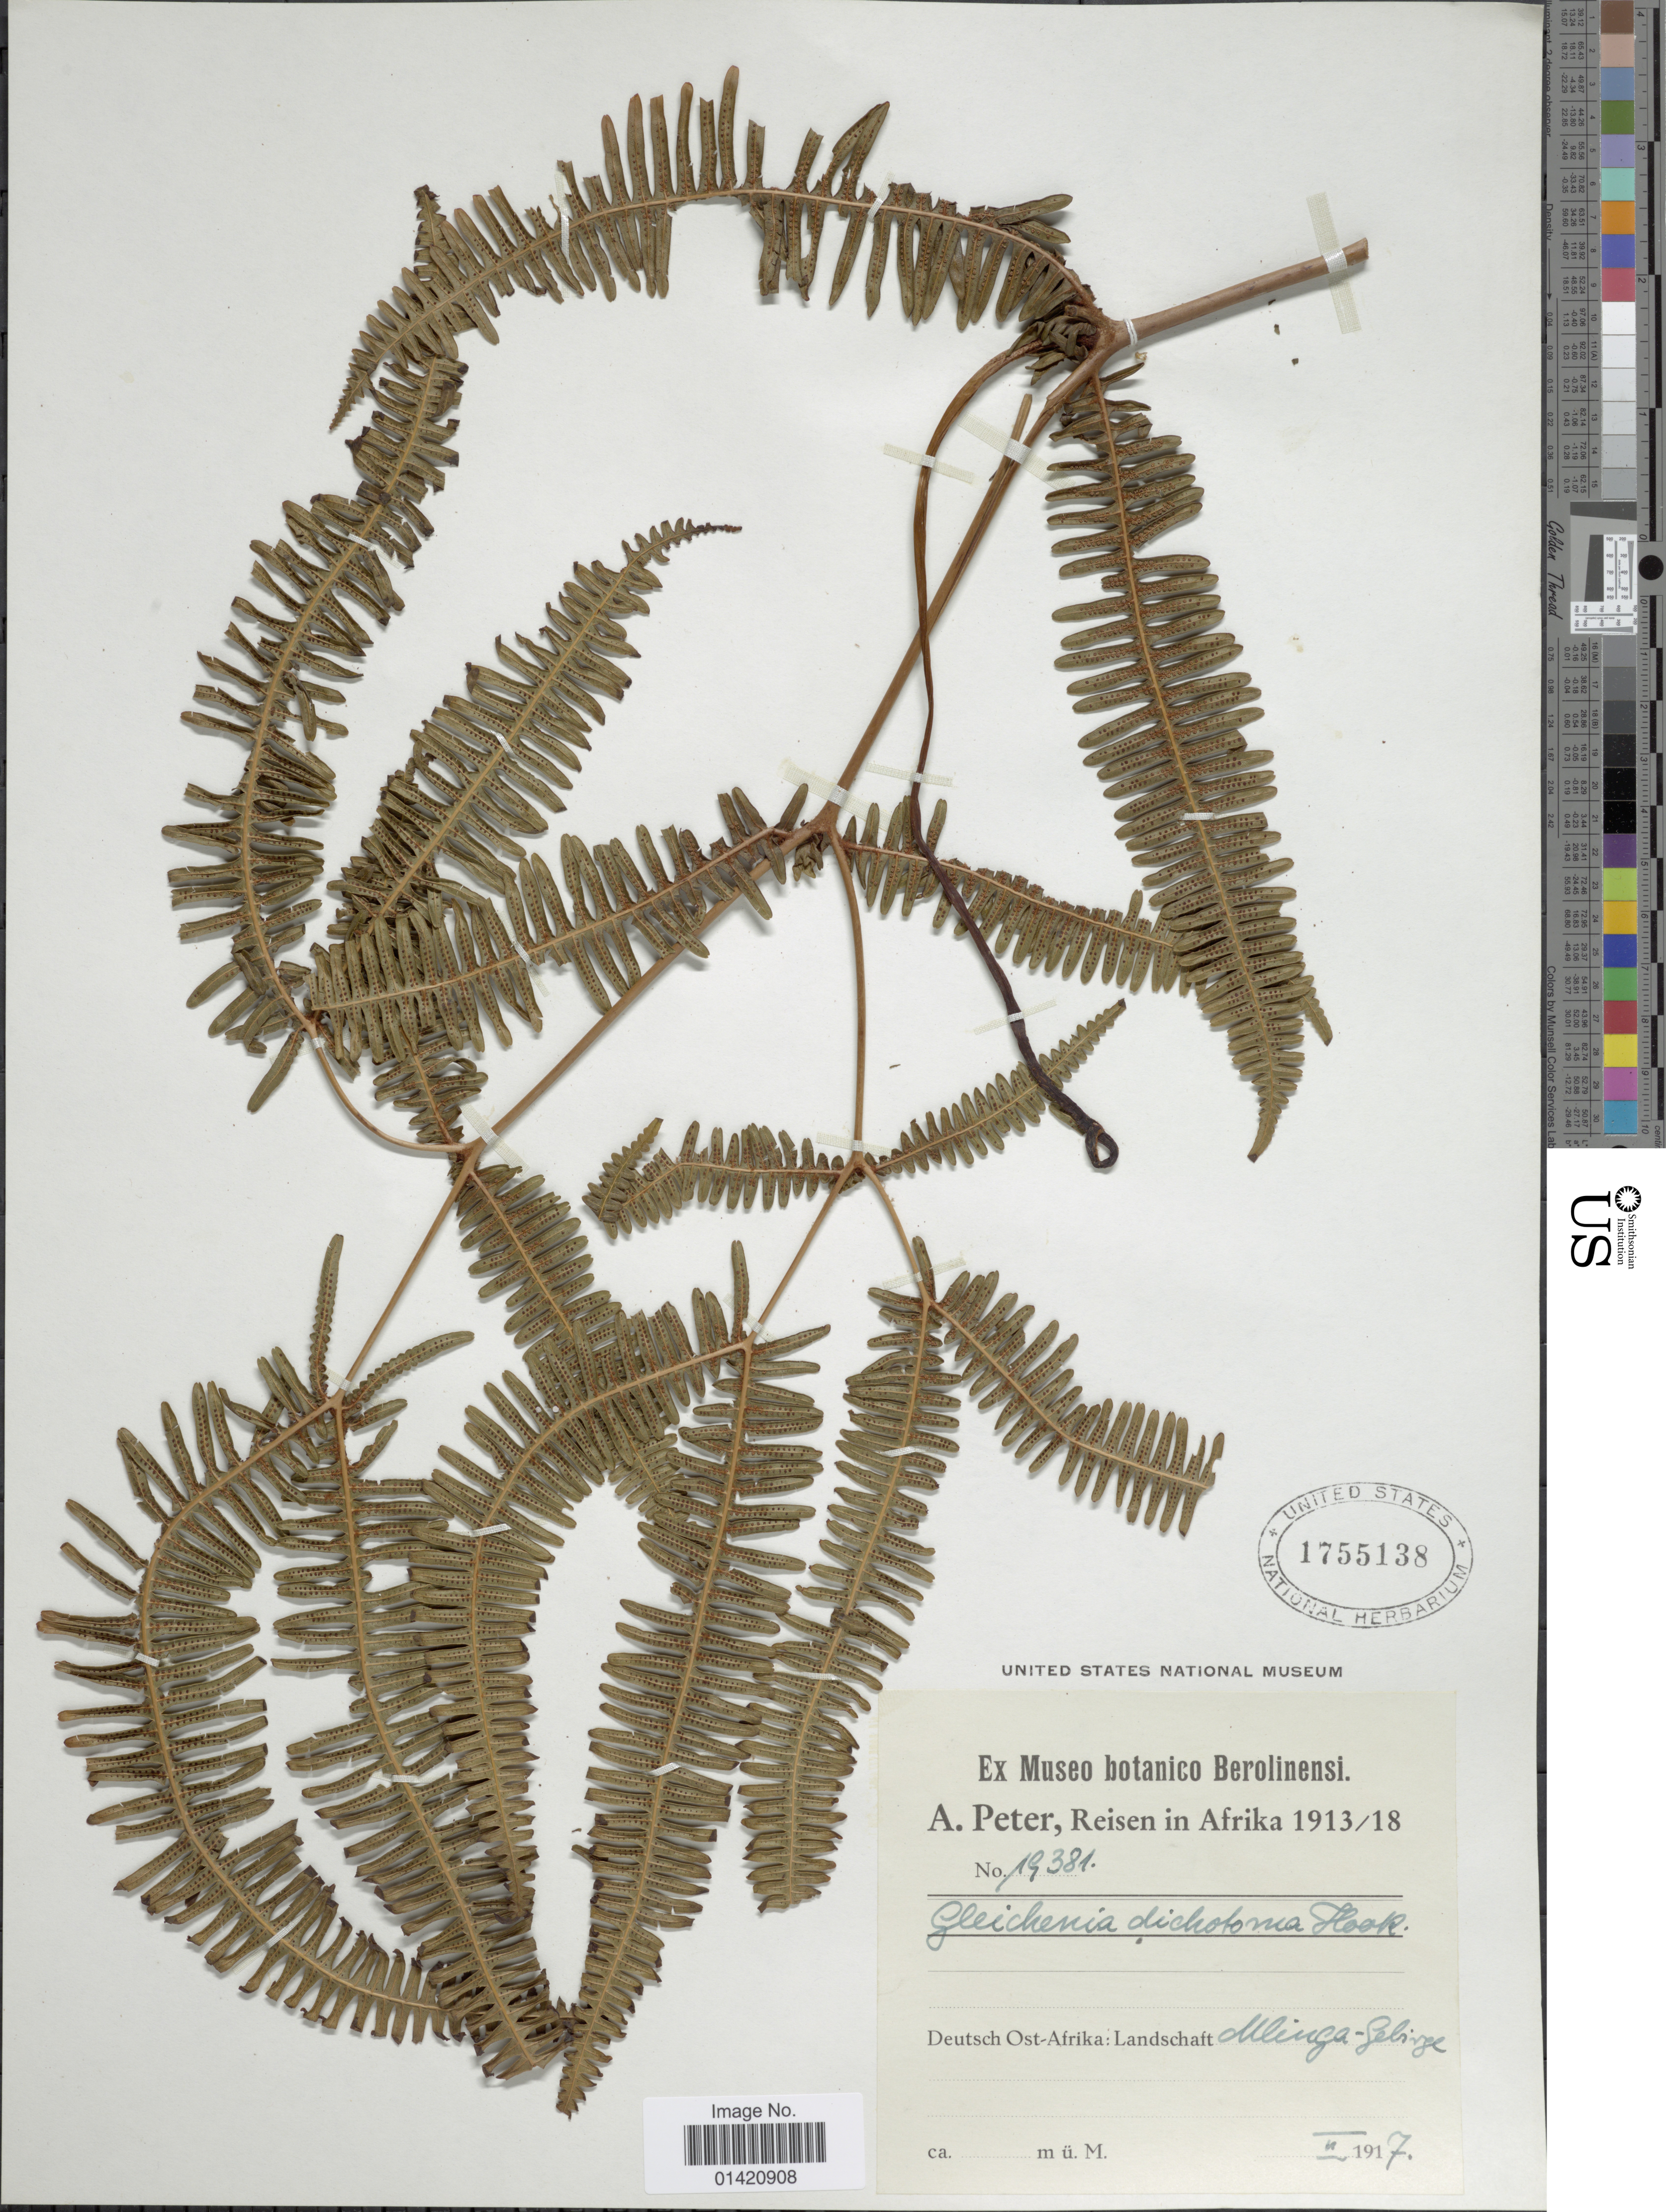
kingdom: Plantae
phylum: Tracheophyta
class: Polypodiopsida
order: Gleicheniales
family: Gleicheniaceae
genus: Dicranopteris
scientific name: Dicranopteris linearis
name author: (Burm. f.) Underw.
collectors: A. Peter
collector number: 19381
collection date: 1917-02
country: Tanzania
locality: Deutsch Ost-Afrika: Landschaft Mlinga-gebirge [German East Africa: Mlinga Mountains]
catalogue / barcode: US 1755138